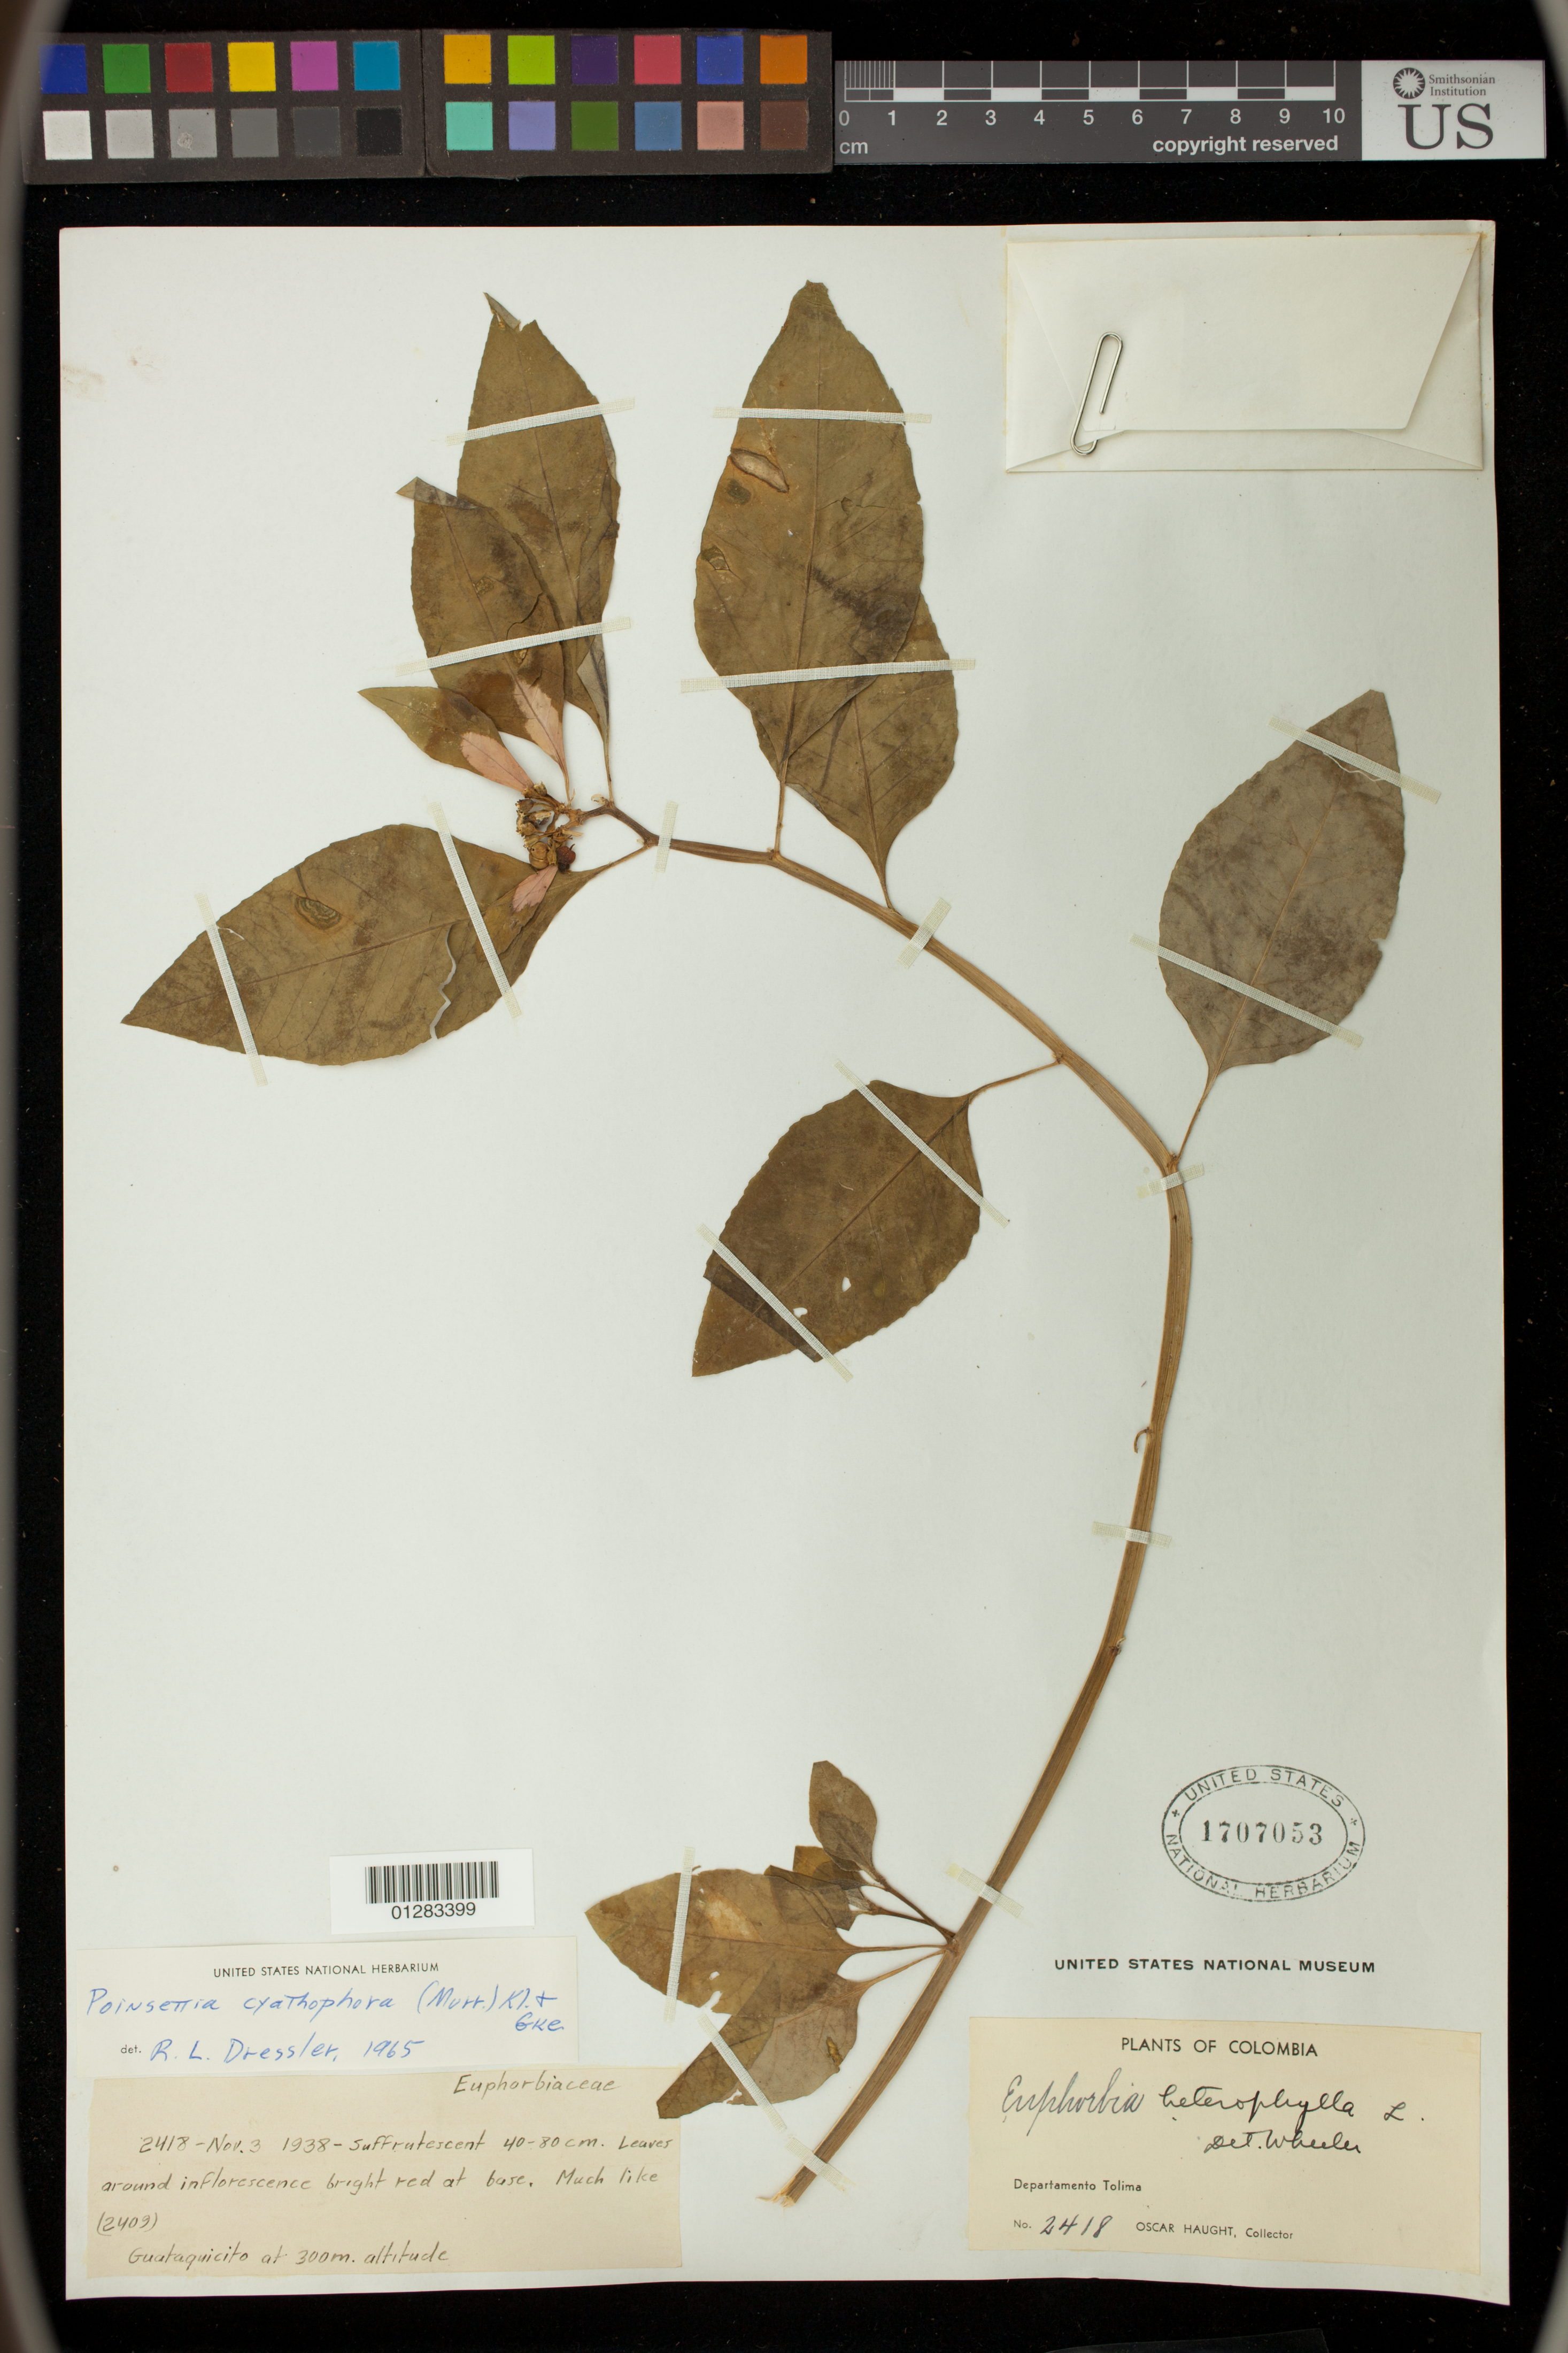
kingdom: Plantae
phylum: Tracheophyta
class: Magnoliopsida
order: Malpighiales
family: Euphorbiaceae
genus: Euphorbia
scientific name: Euphorbia heterophylla var. cyathophora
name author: (Murr.) Griseb.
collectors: O. Haught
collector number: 2418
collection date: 1938-11-03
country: Colombia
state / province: Tolima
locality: Guataquicito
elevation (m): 300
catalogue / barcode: US 1707053